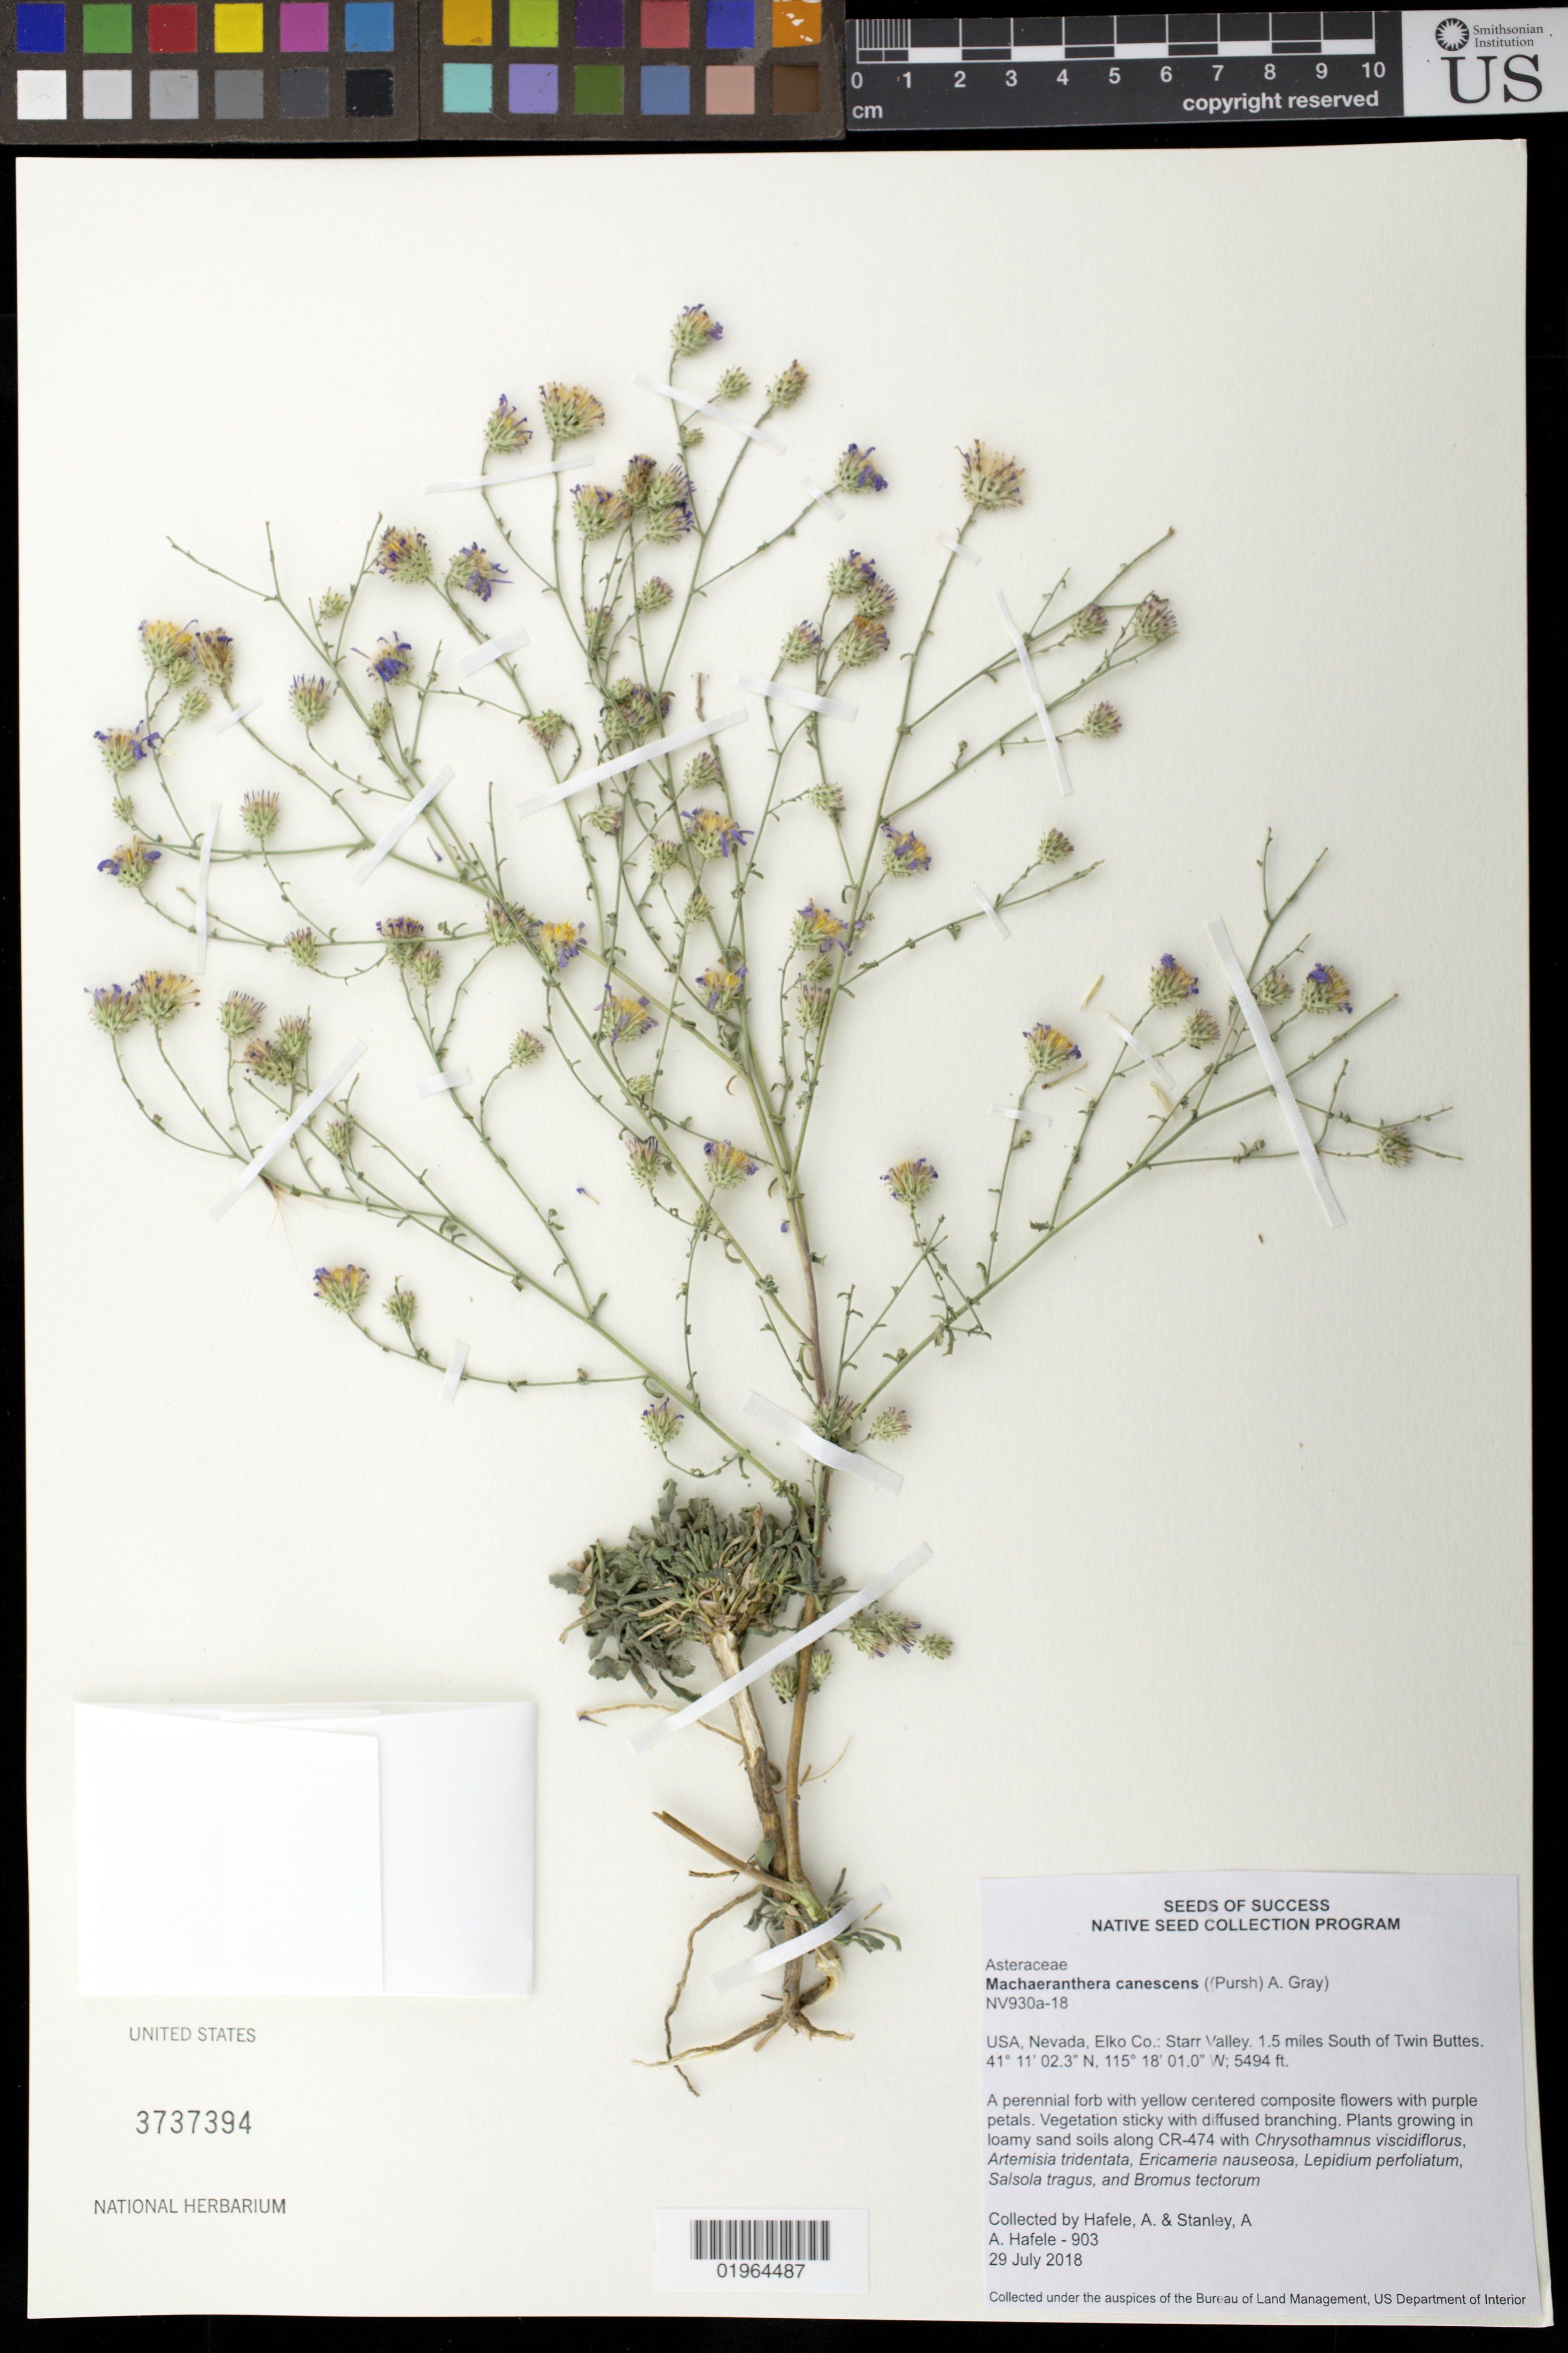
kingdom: Plantae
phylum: Tracheophyta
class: Magnoliopsida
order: Asterales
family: Asteraceae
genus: Machaeranthera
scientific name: Machaeranthera canescens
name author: (Pursh) A. Gray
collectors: A. Hafele & A. Stanley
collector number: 903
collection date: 2018-07-29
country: United States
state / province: Nevada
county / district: Elko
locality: Starr Valley, 1.5 mi. S of Twin Buttes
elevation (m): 1675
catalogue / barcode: US 3737394